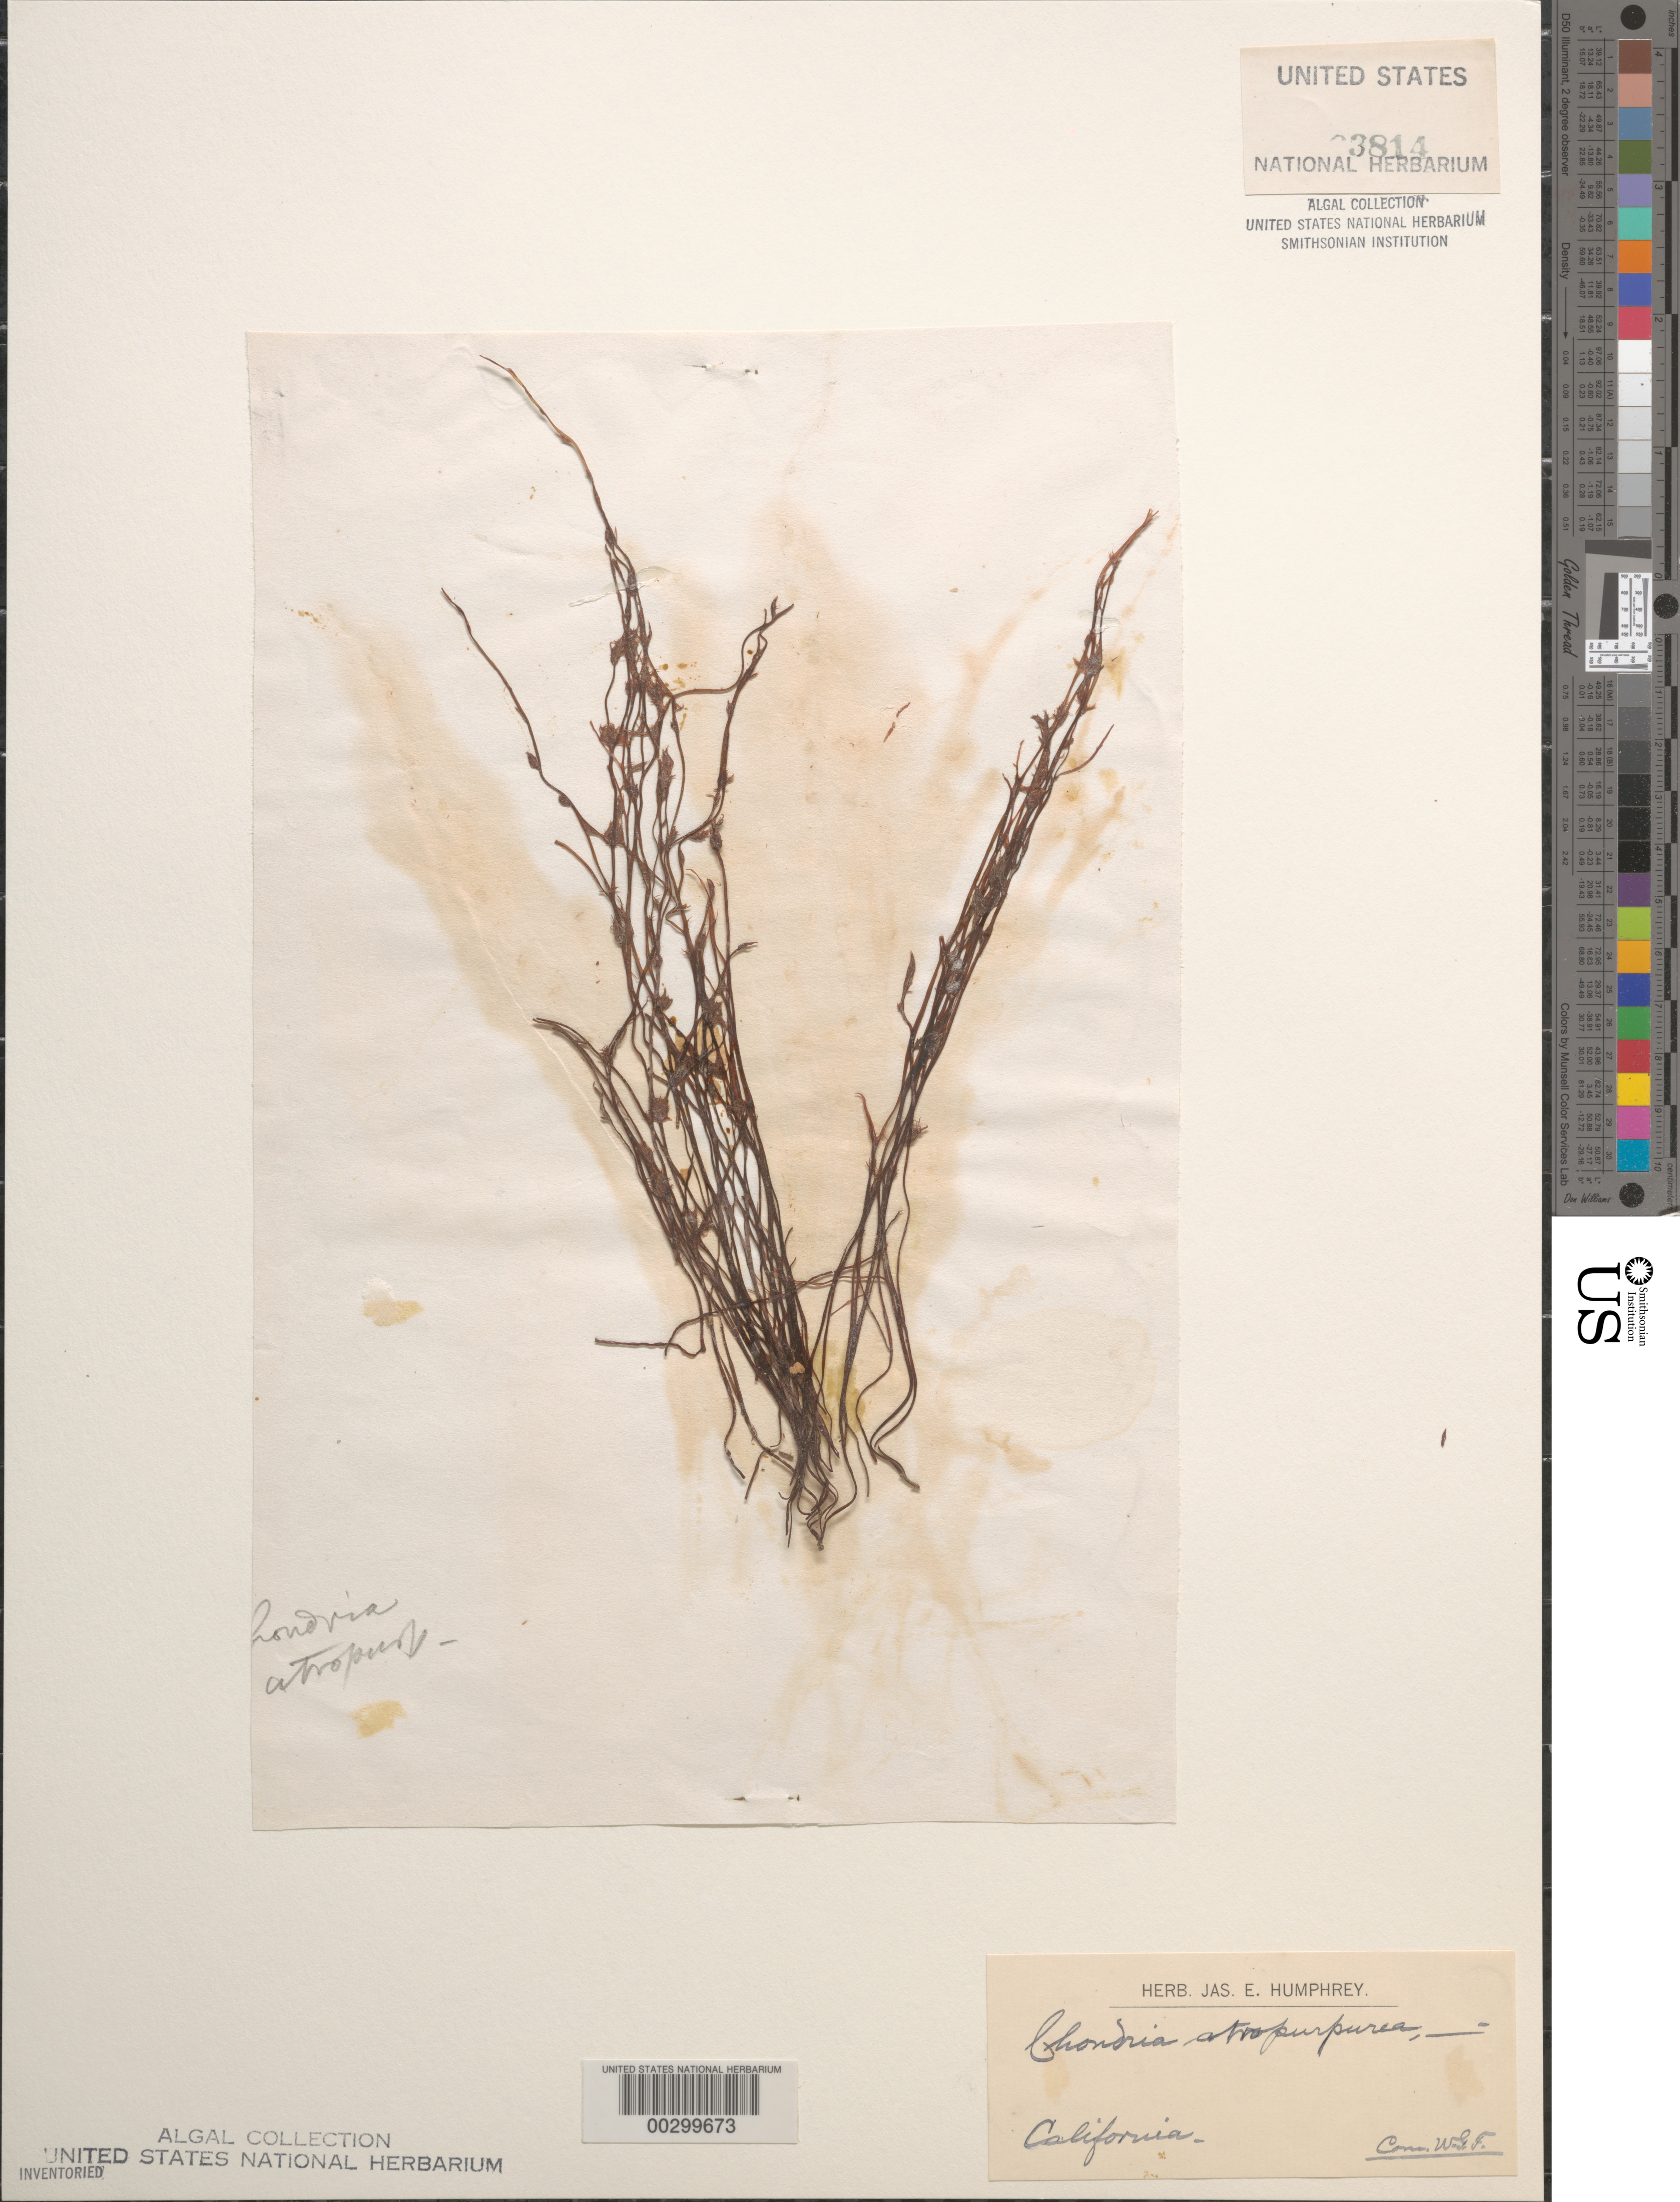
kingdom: Plantae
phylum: Rhodophyta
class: Florideophyceae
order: Ceramiales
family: Rhodomelaceae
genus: Chondria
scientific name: Chondria atropurpurea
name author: Harv.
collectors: W. G. Farlow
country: United States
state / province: California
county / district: San Diego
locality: False Bay, San Diego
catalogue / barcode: US 3814